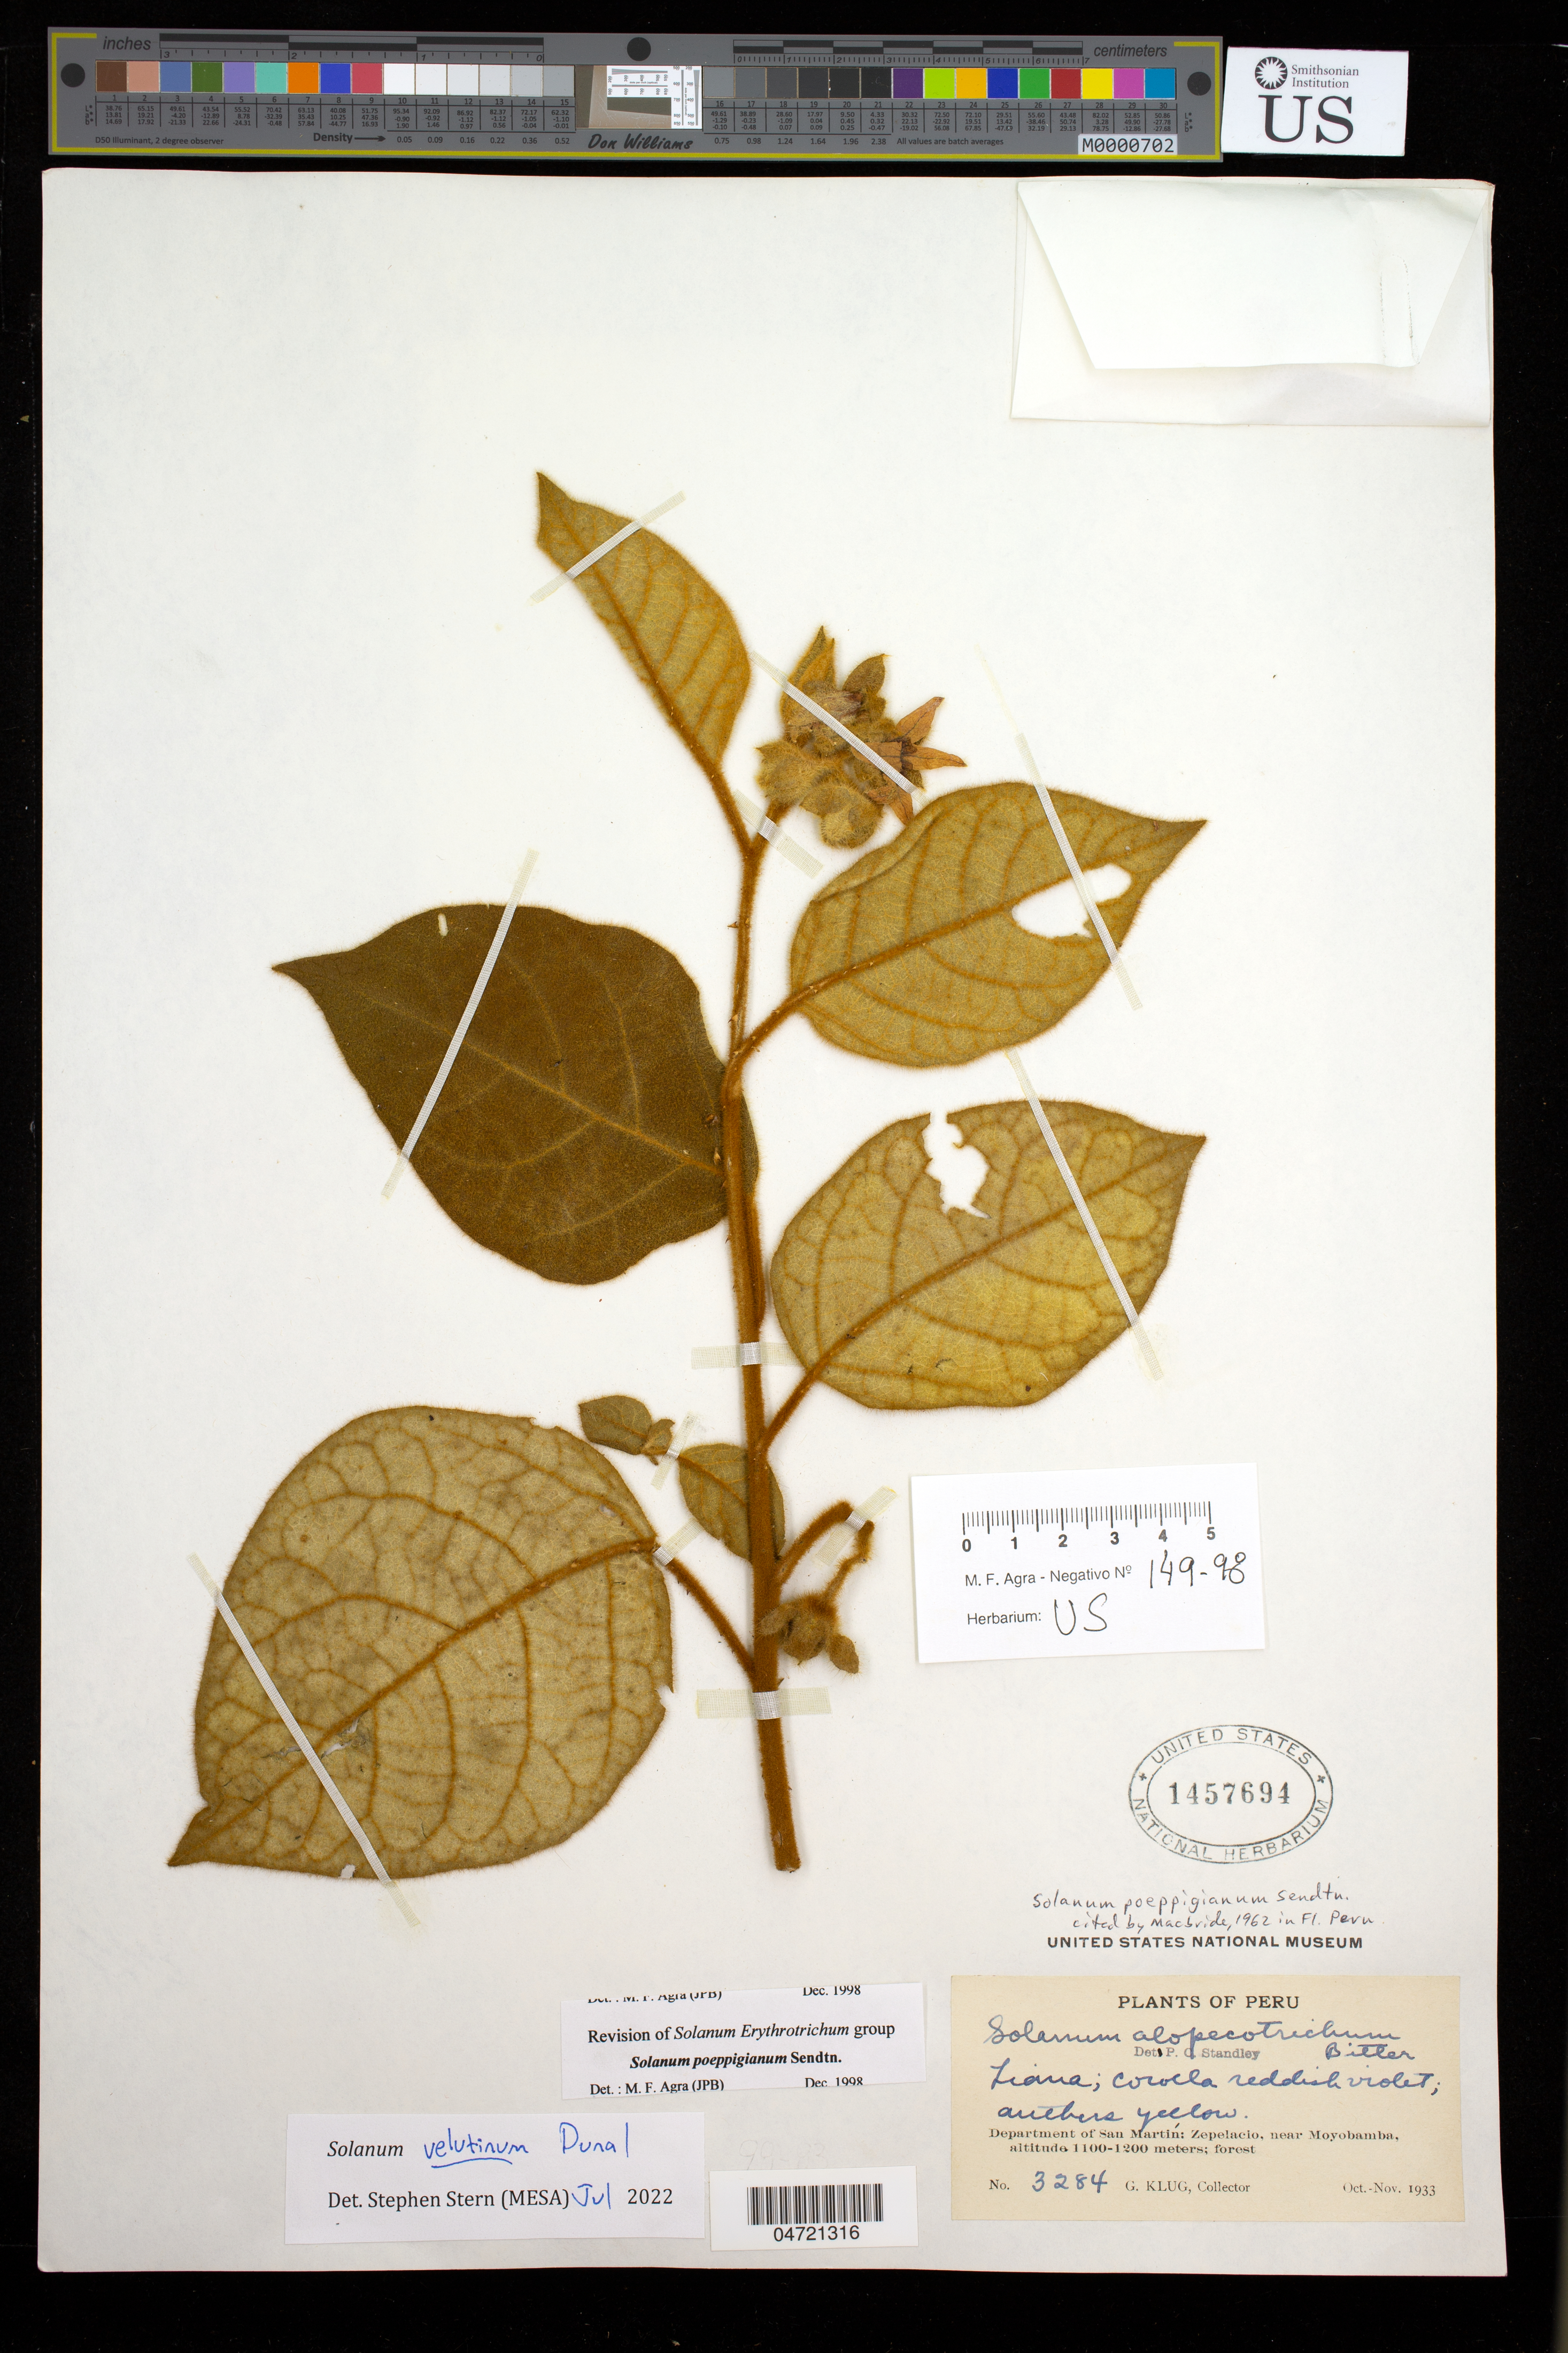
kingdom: Plantae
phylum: Tracheophyta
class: Magnoliopsida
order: Solanales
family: Solanaceae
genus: Solanum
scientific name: Solanum velutinum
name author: Dunal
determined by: Stern, S. R., (UT)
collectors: G. Klug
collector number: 3284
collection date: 1933-10/1933-11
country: Peru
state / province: San Martín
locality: Department of San Martín: Zepelacio, near Moyobamba.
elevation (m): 1100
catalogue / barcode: US 1457694